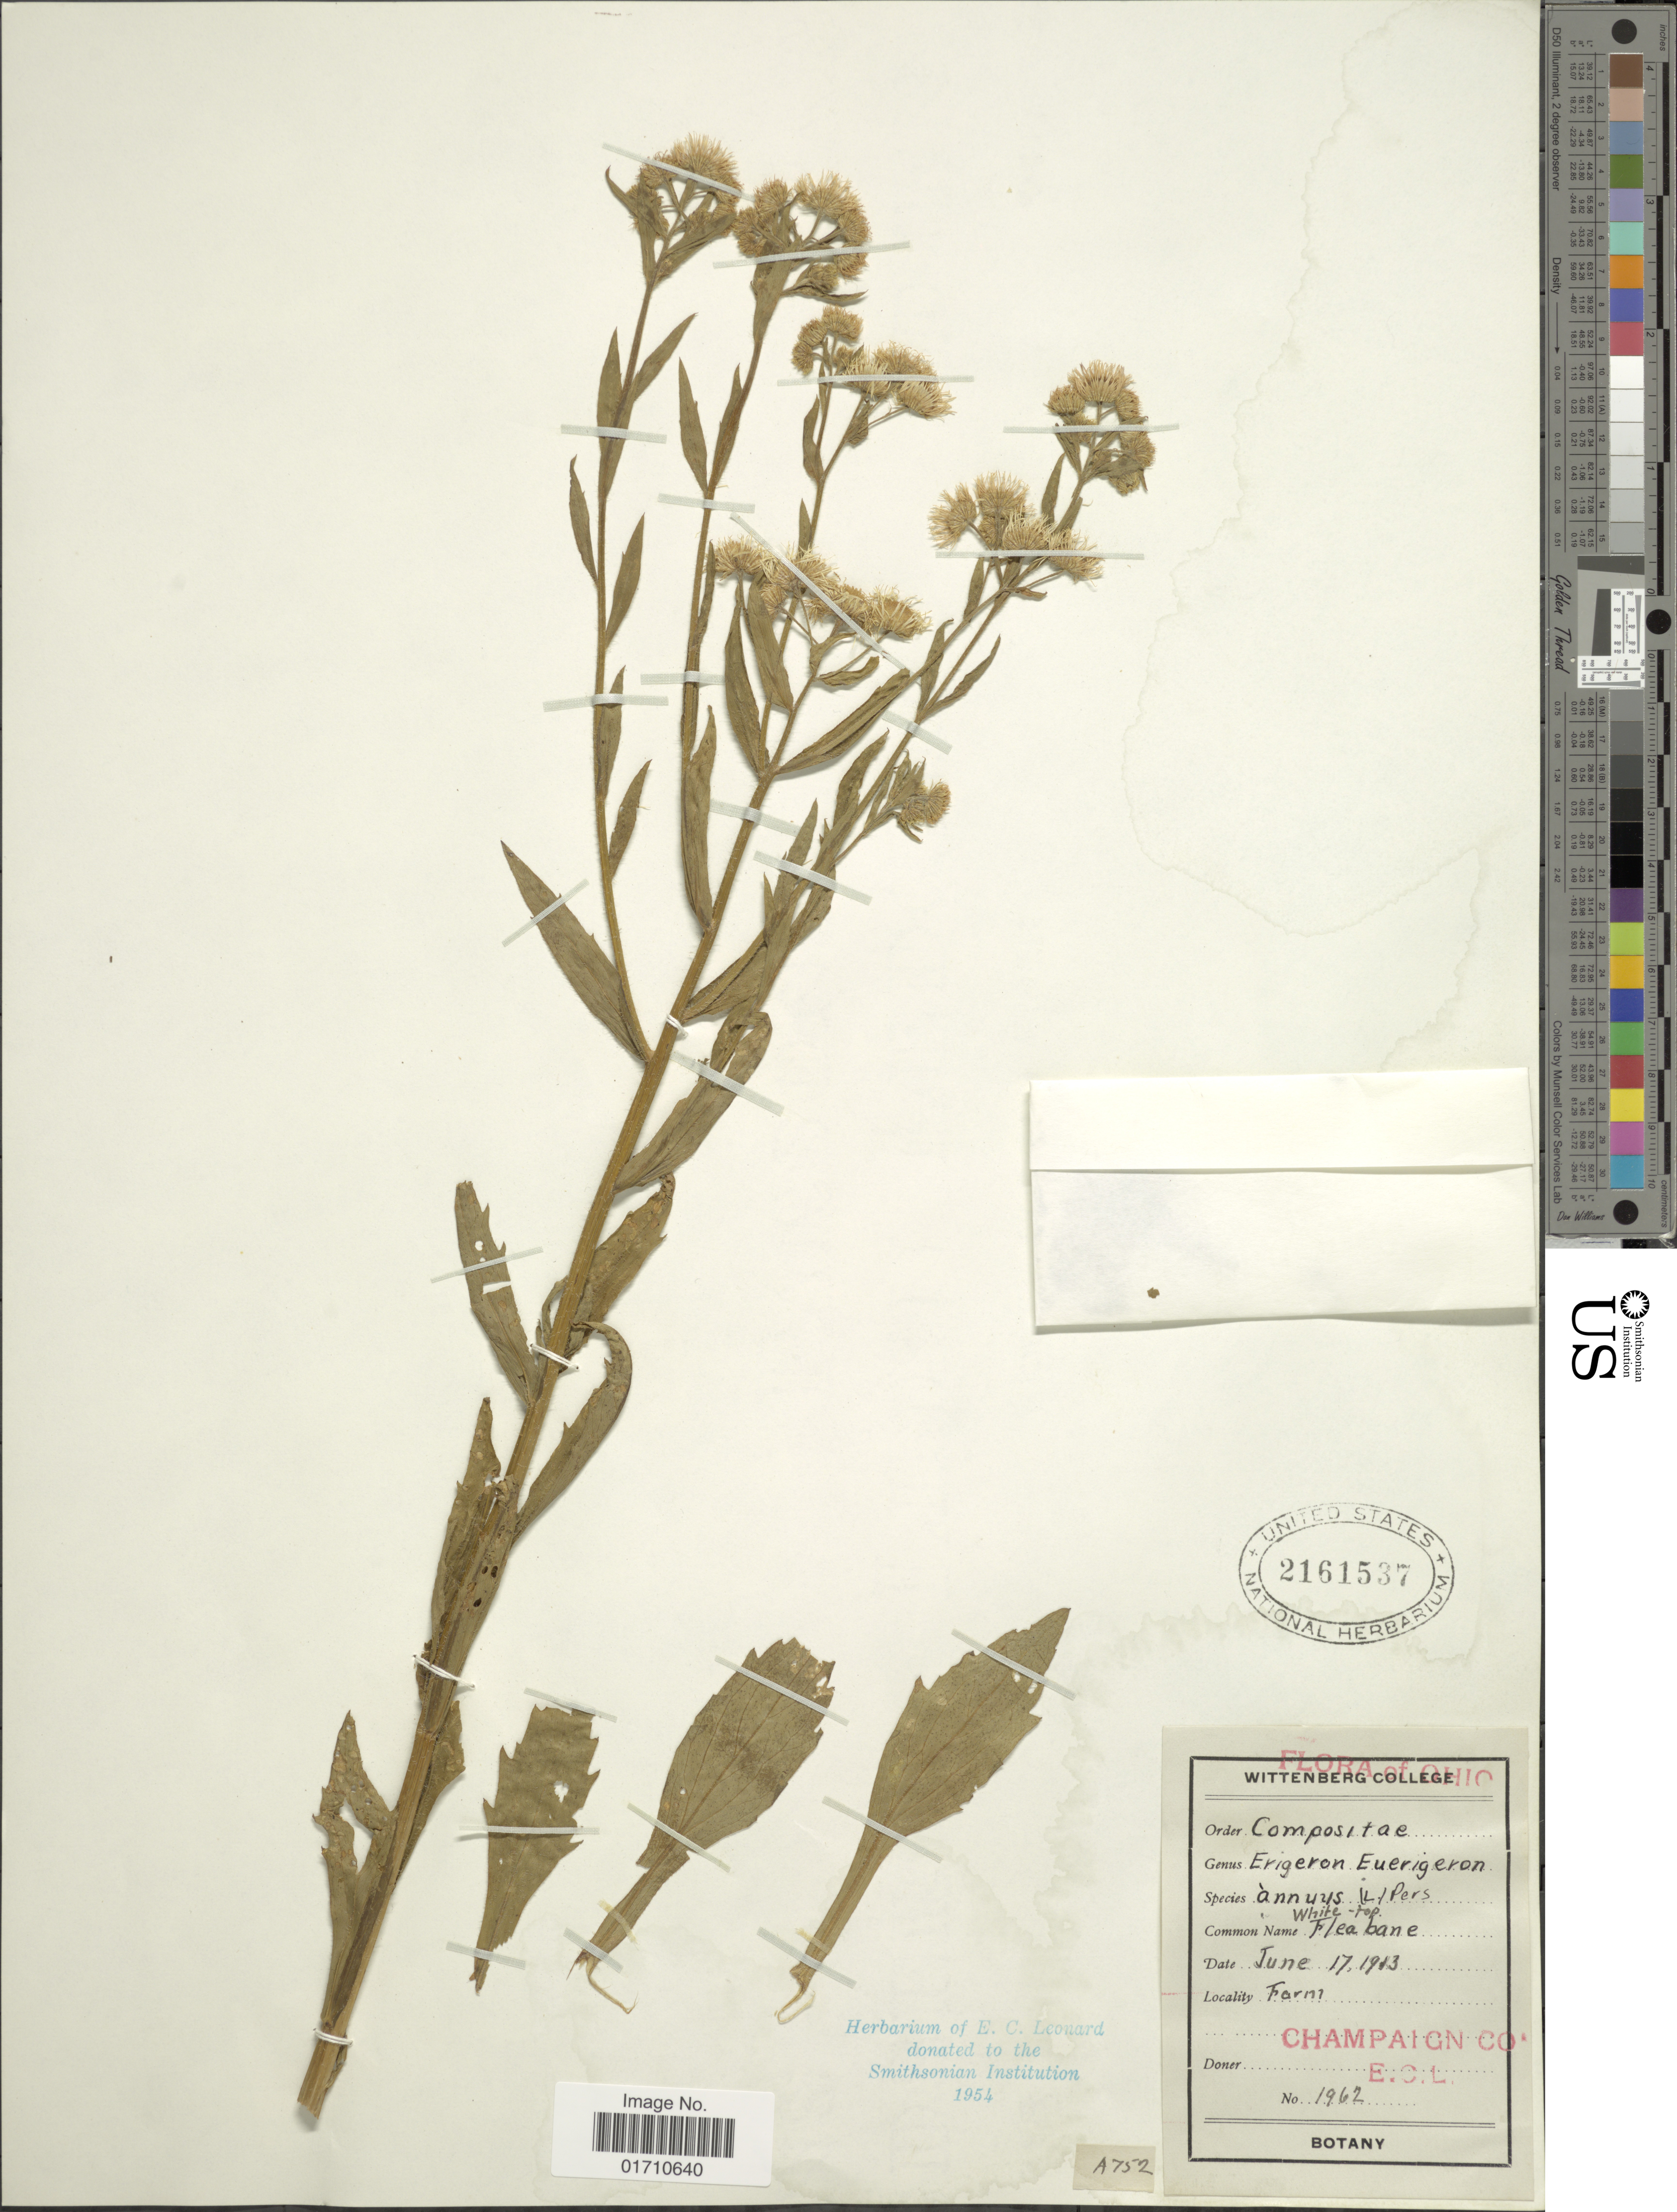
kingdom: Plantae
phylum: Tracheophyta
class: Magnoliopsida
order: Asterales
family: Asteraceae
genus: Erigeron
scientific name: Erigeron annuus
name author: (L.) Pers.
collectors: E. C. Leonard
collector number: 1962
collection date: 1913-06-17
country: United States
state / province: Ohio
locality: Farm, Champaign Co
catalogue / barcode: US 2161537